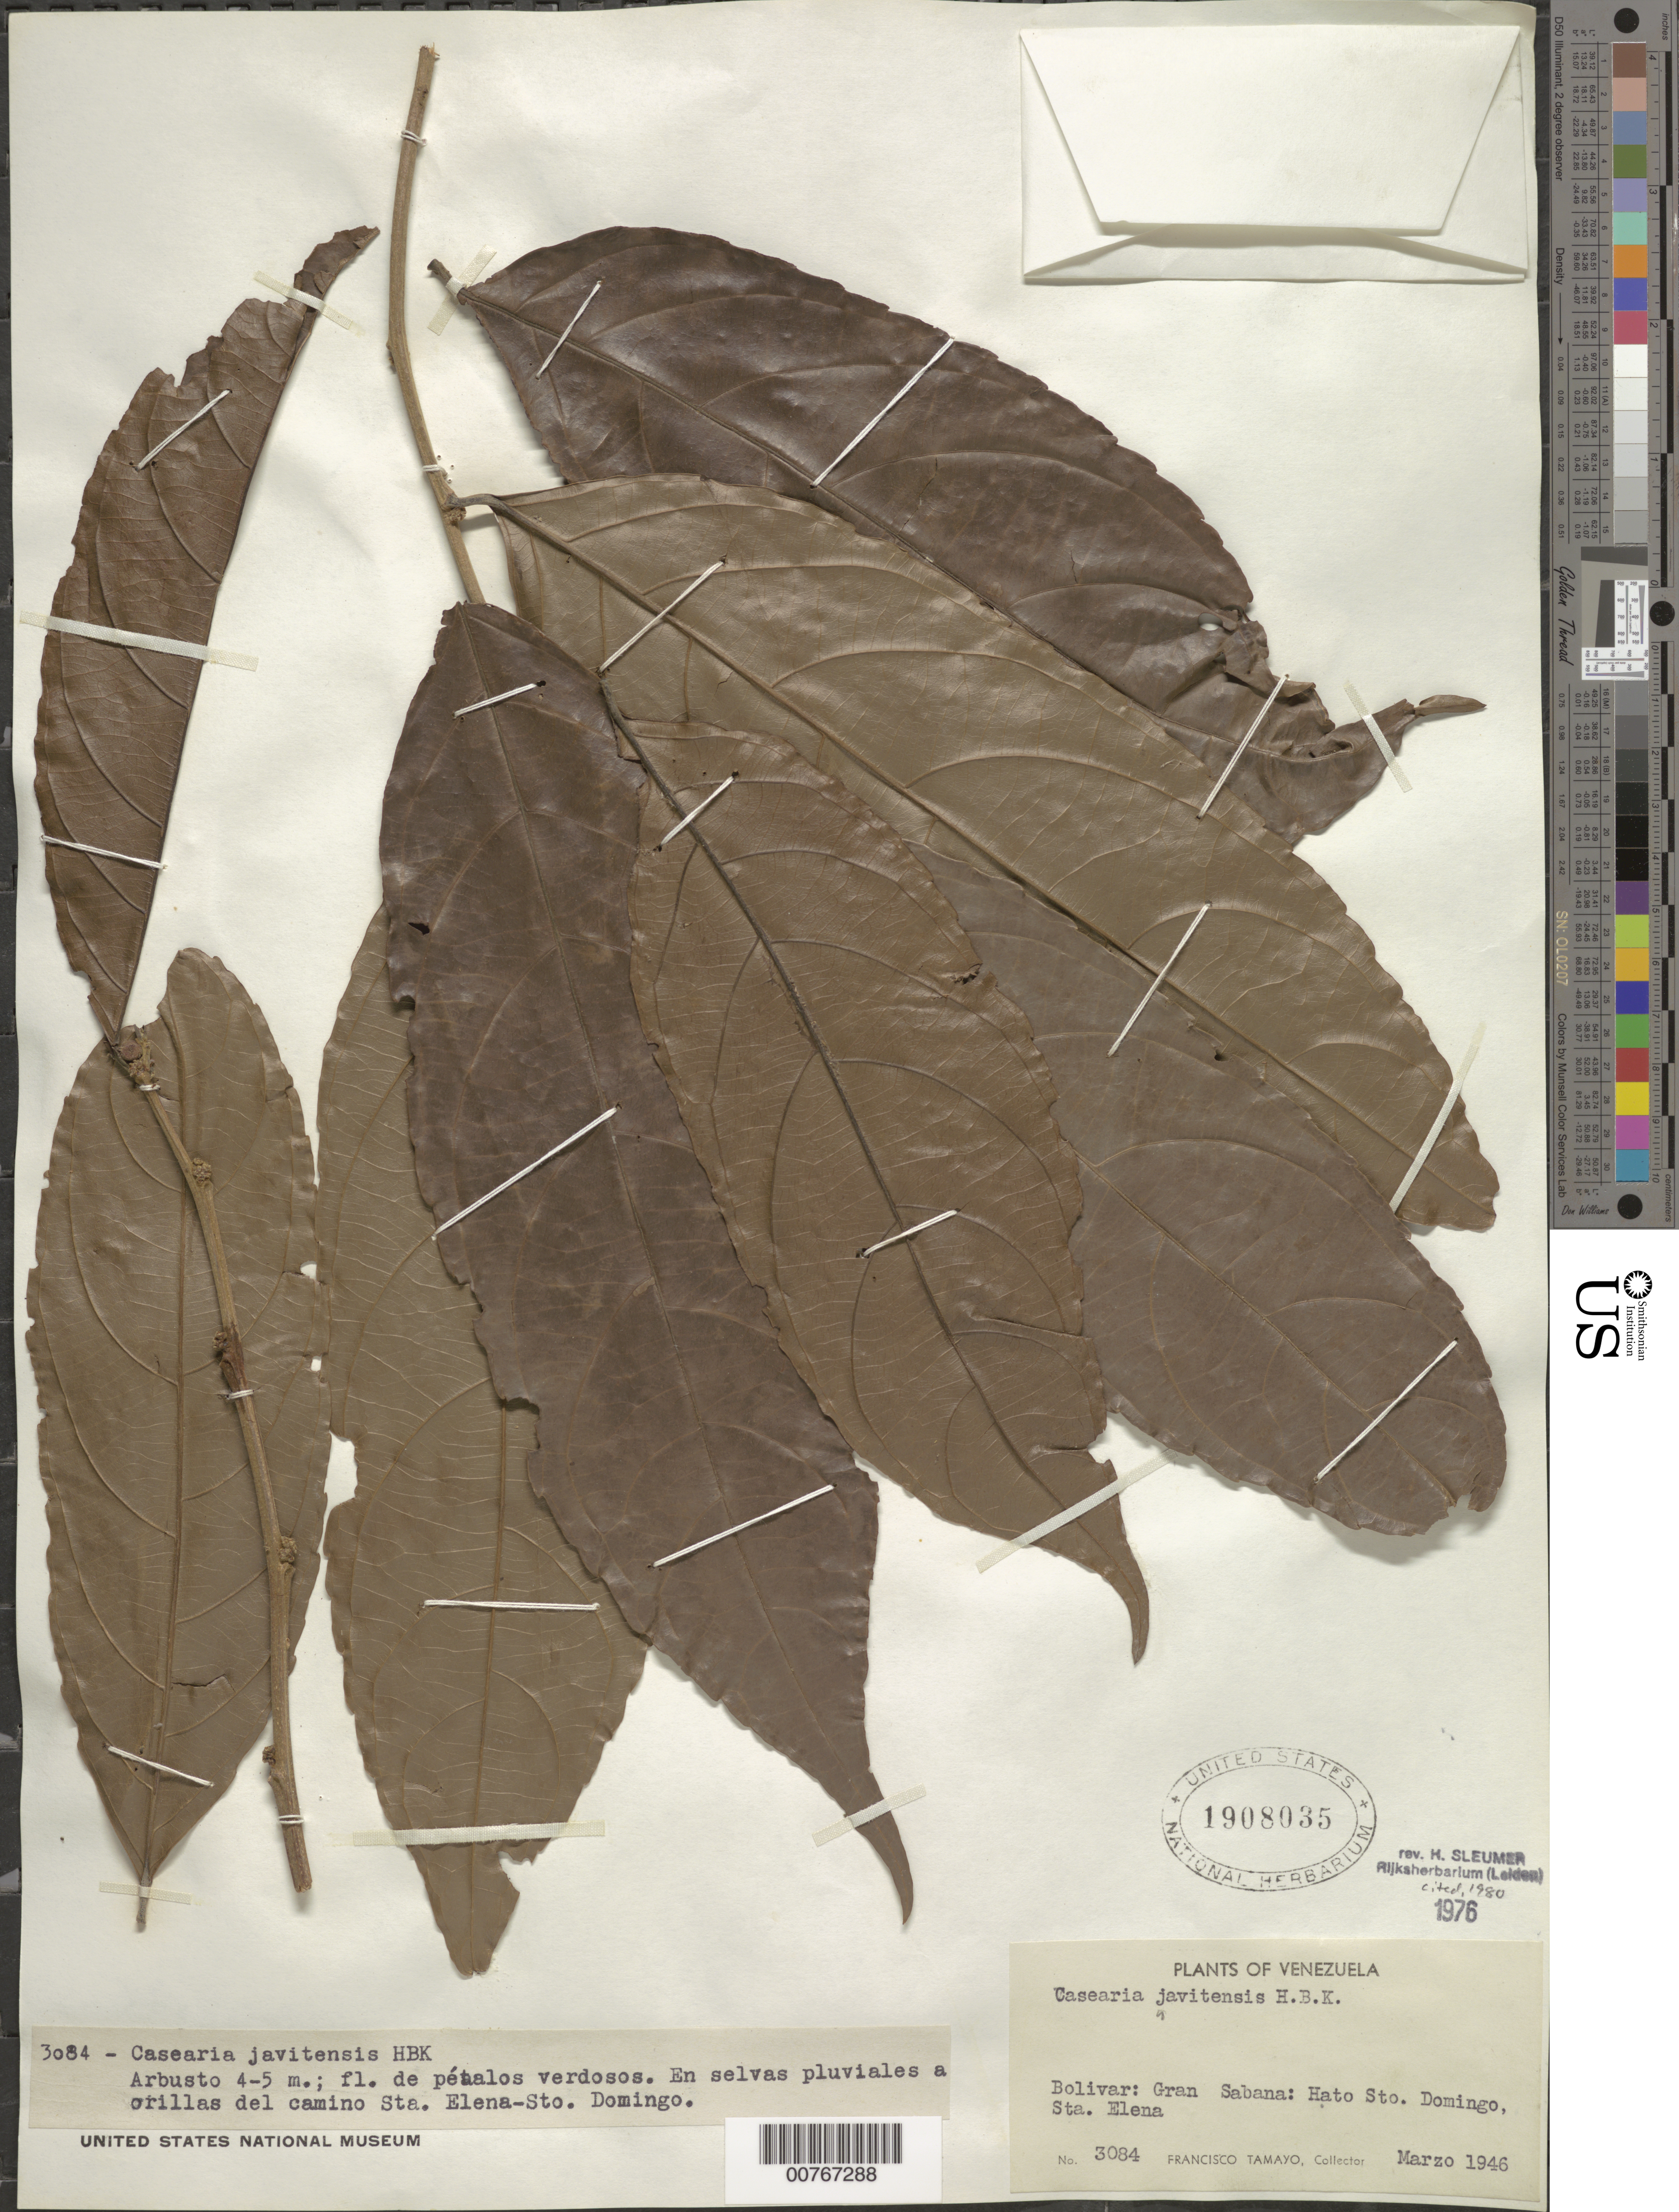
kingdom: Plantae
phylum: Tracheophyta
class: Magnoliopsida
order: Malpighiales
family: Salicaceae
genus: Piparea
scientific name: Piparea multiflora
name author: C.F. Gaertn.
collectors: F. Tamayo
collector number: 3084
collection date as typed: Mar-46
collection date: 1946-03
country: Venezuela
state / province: Bolívar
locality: Gran Sabana, Sta. Elena, Hato Sto. Domingo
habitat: Selvas pluviales a orillas del camino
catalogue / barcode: US 1908035